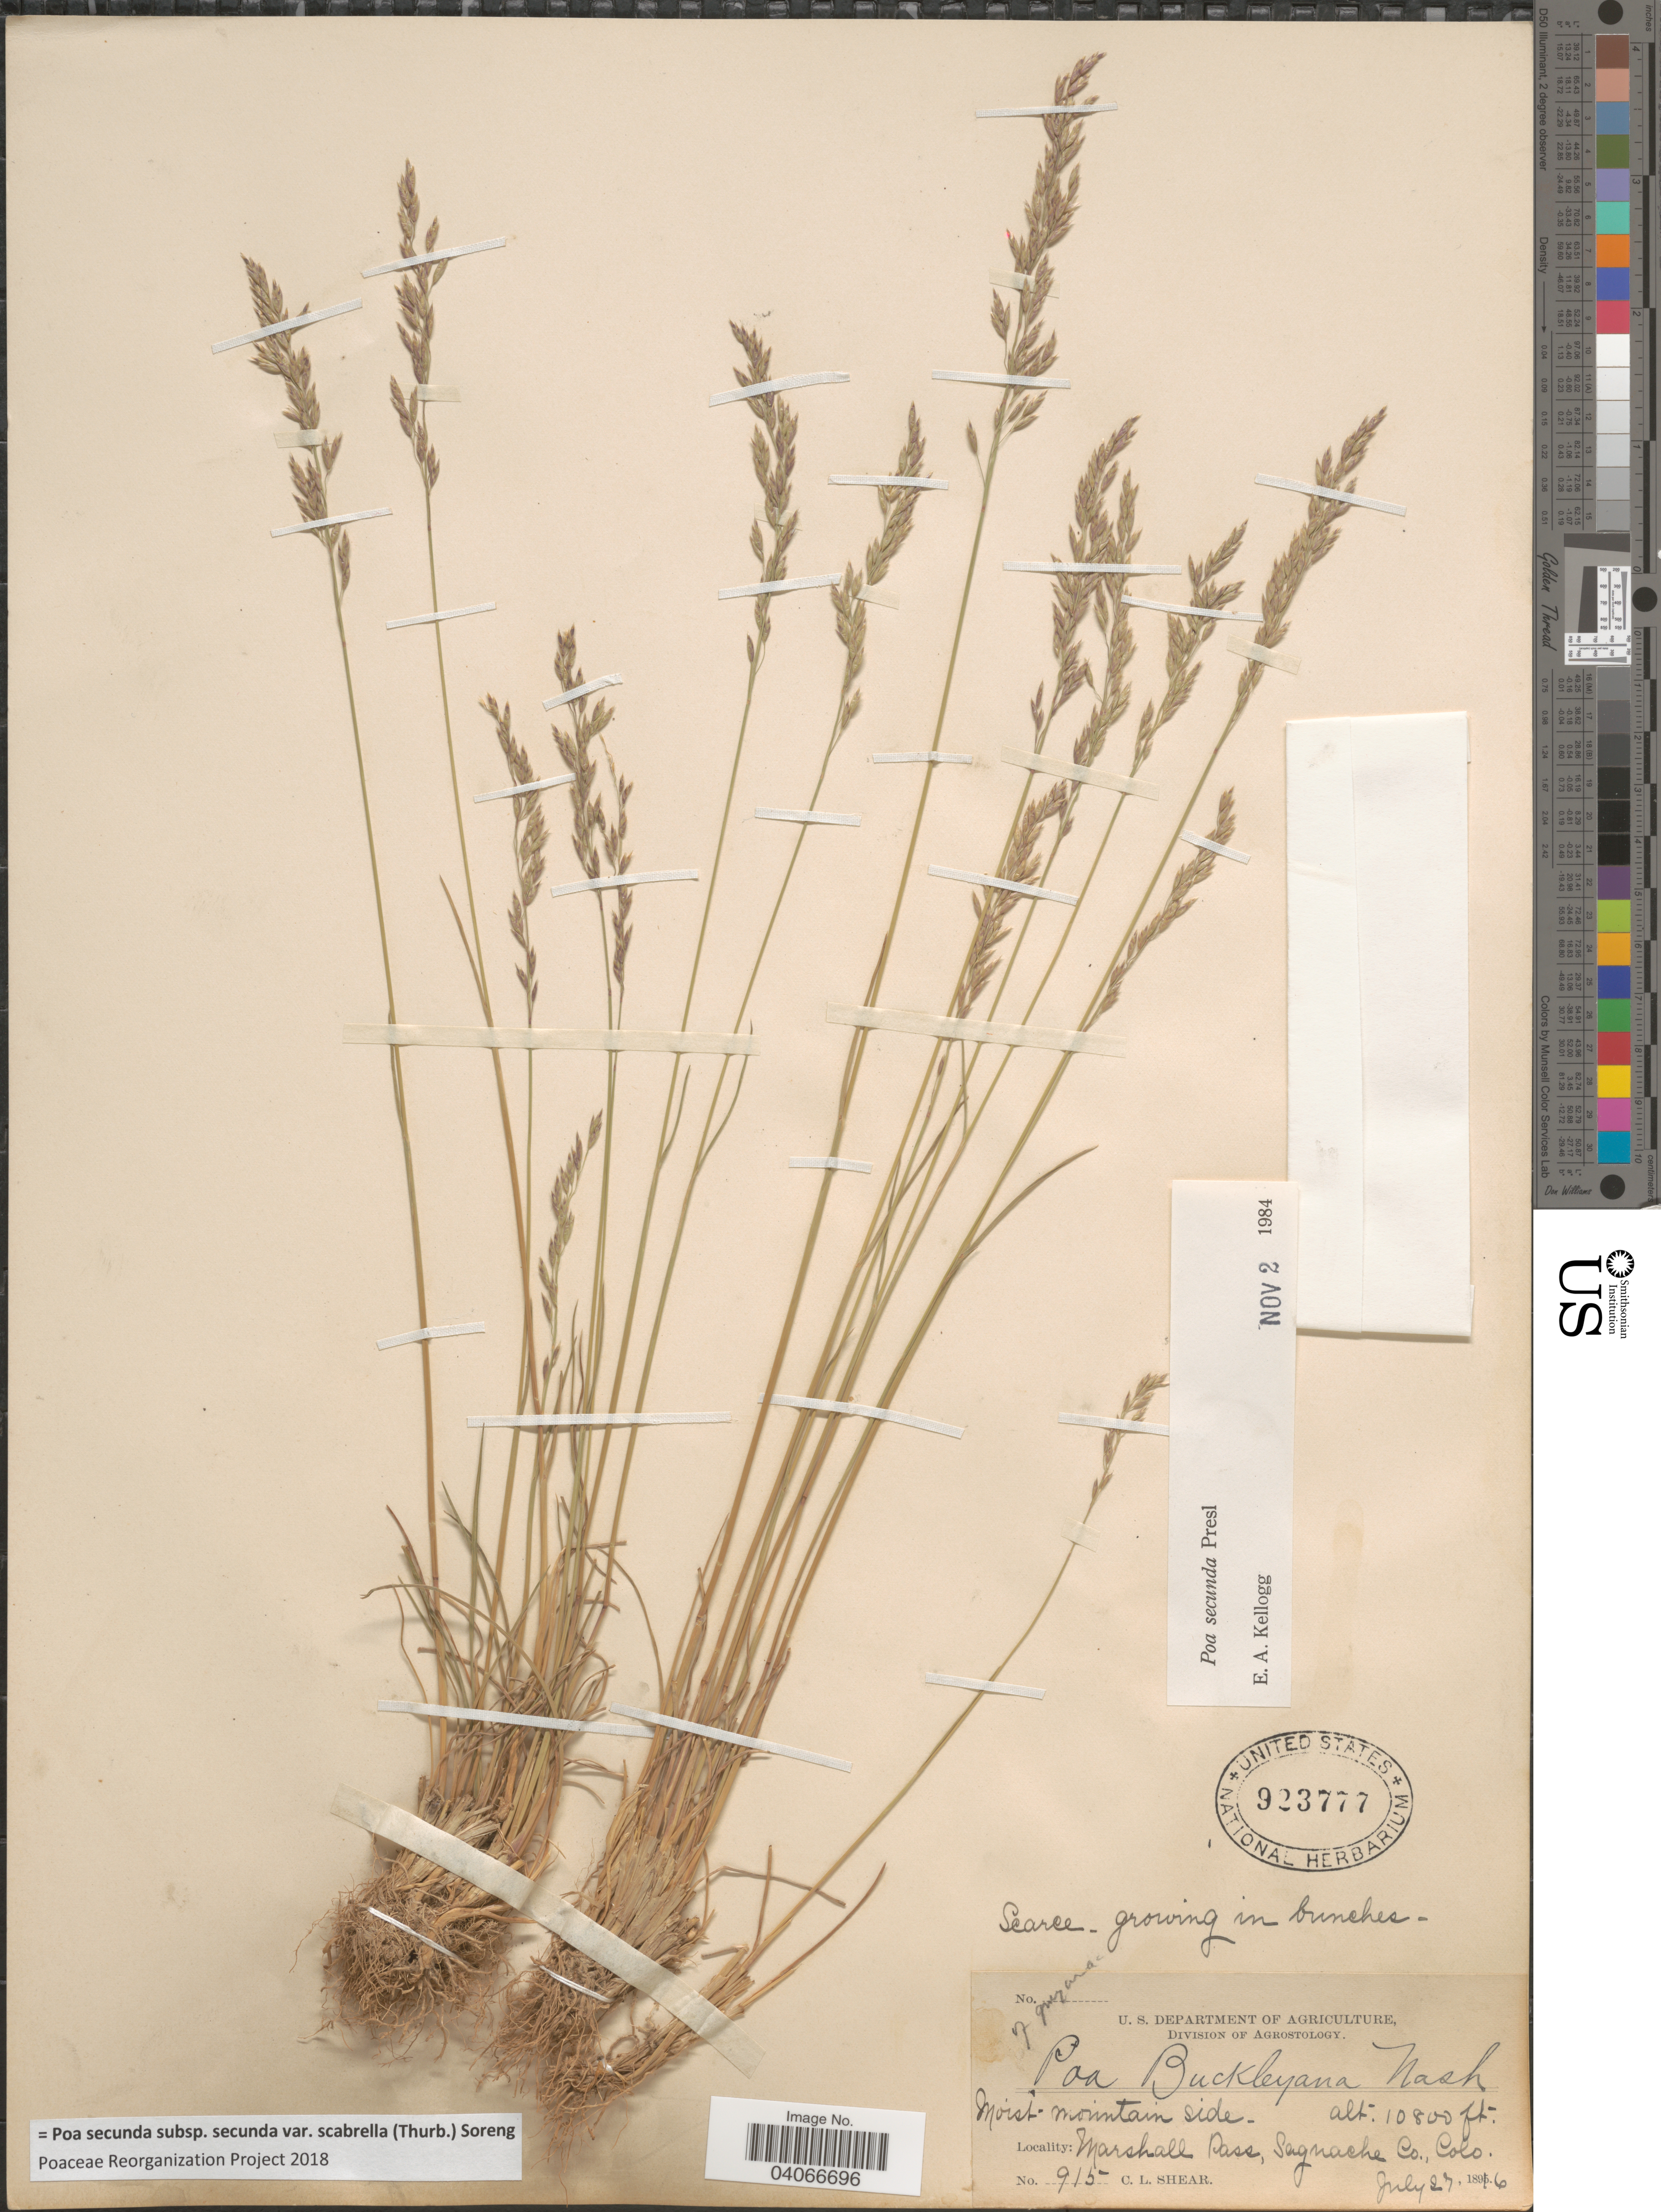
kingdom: Plantae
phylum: Tracheophyta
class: Liliopsida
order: Poales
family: Poaceae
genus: Poa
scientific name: Poa secunda subsp. secunda var. scabrella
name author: (Thurb.) Soreng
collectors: C. L. Shear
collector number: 915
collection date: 1896-07-27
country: United States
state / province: Colorado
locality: Marshall Pass, Saguache Co.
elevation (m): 3292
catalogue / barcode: US 923777